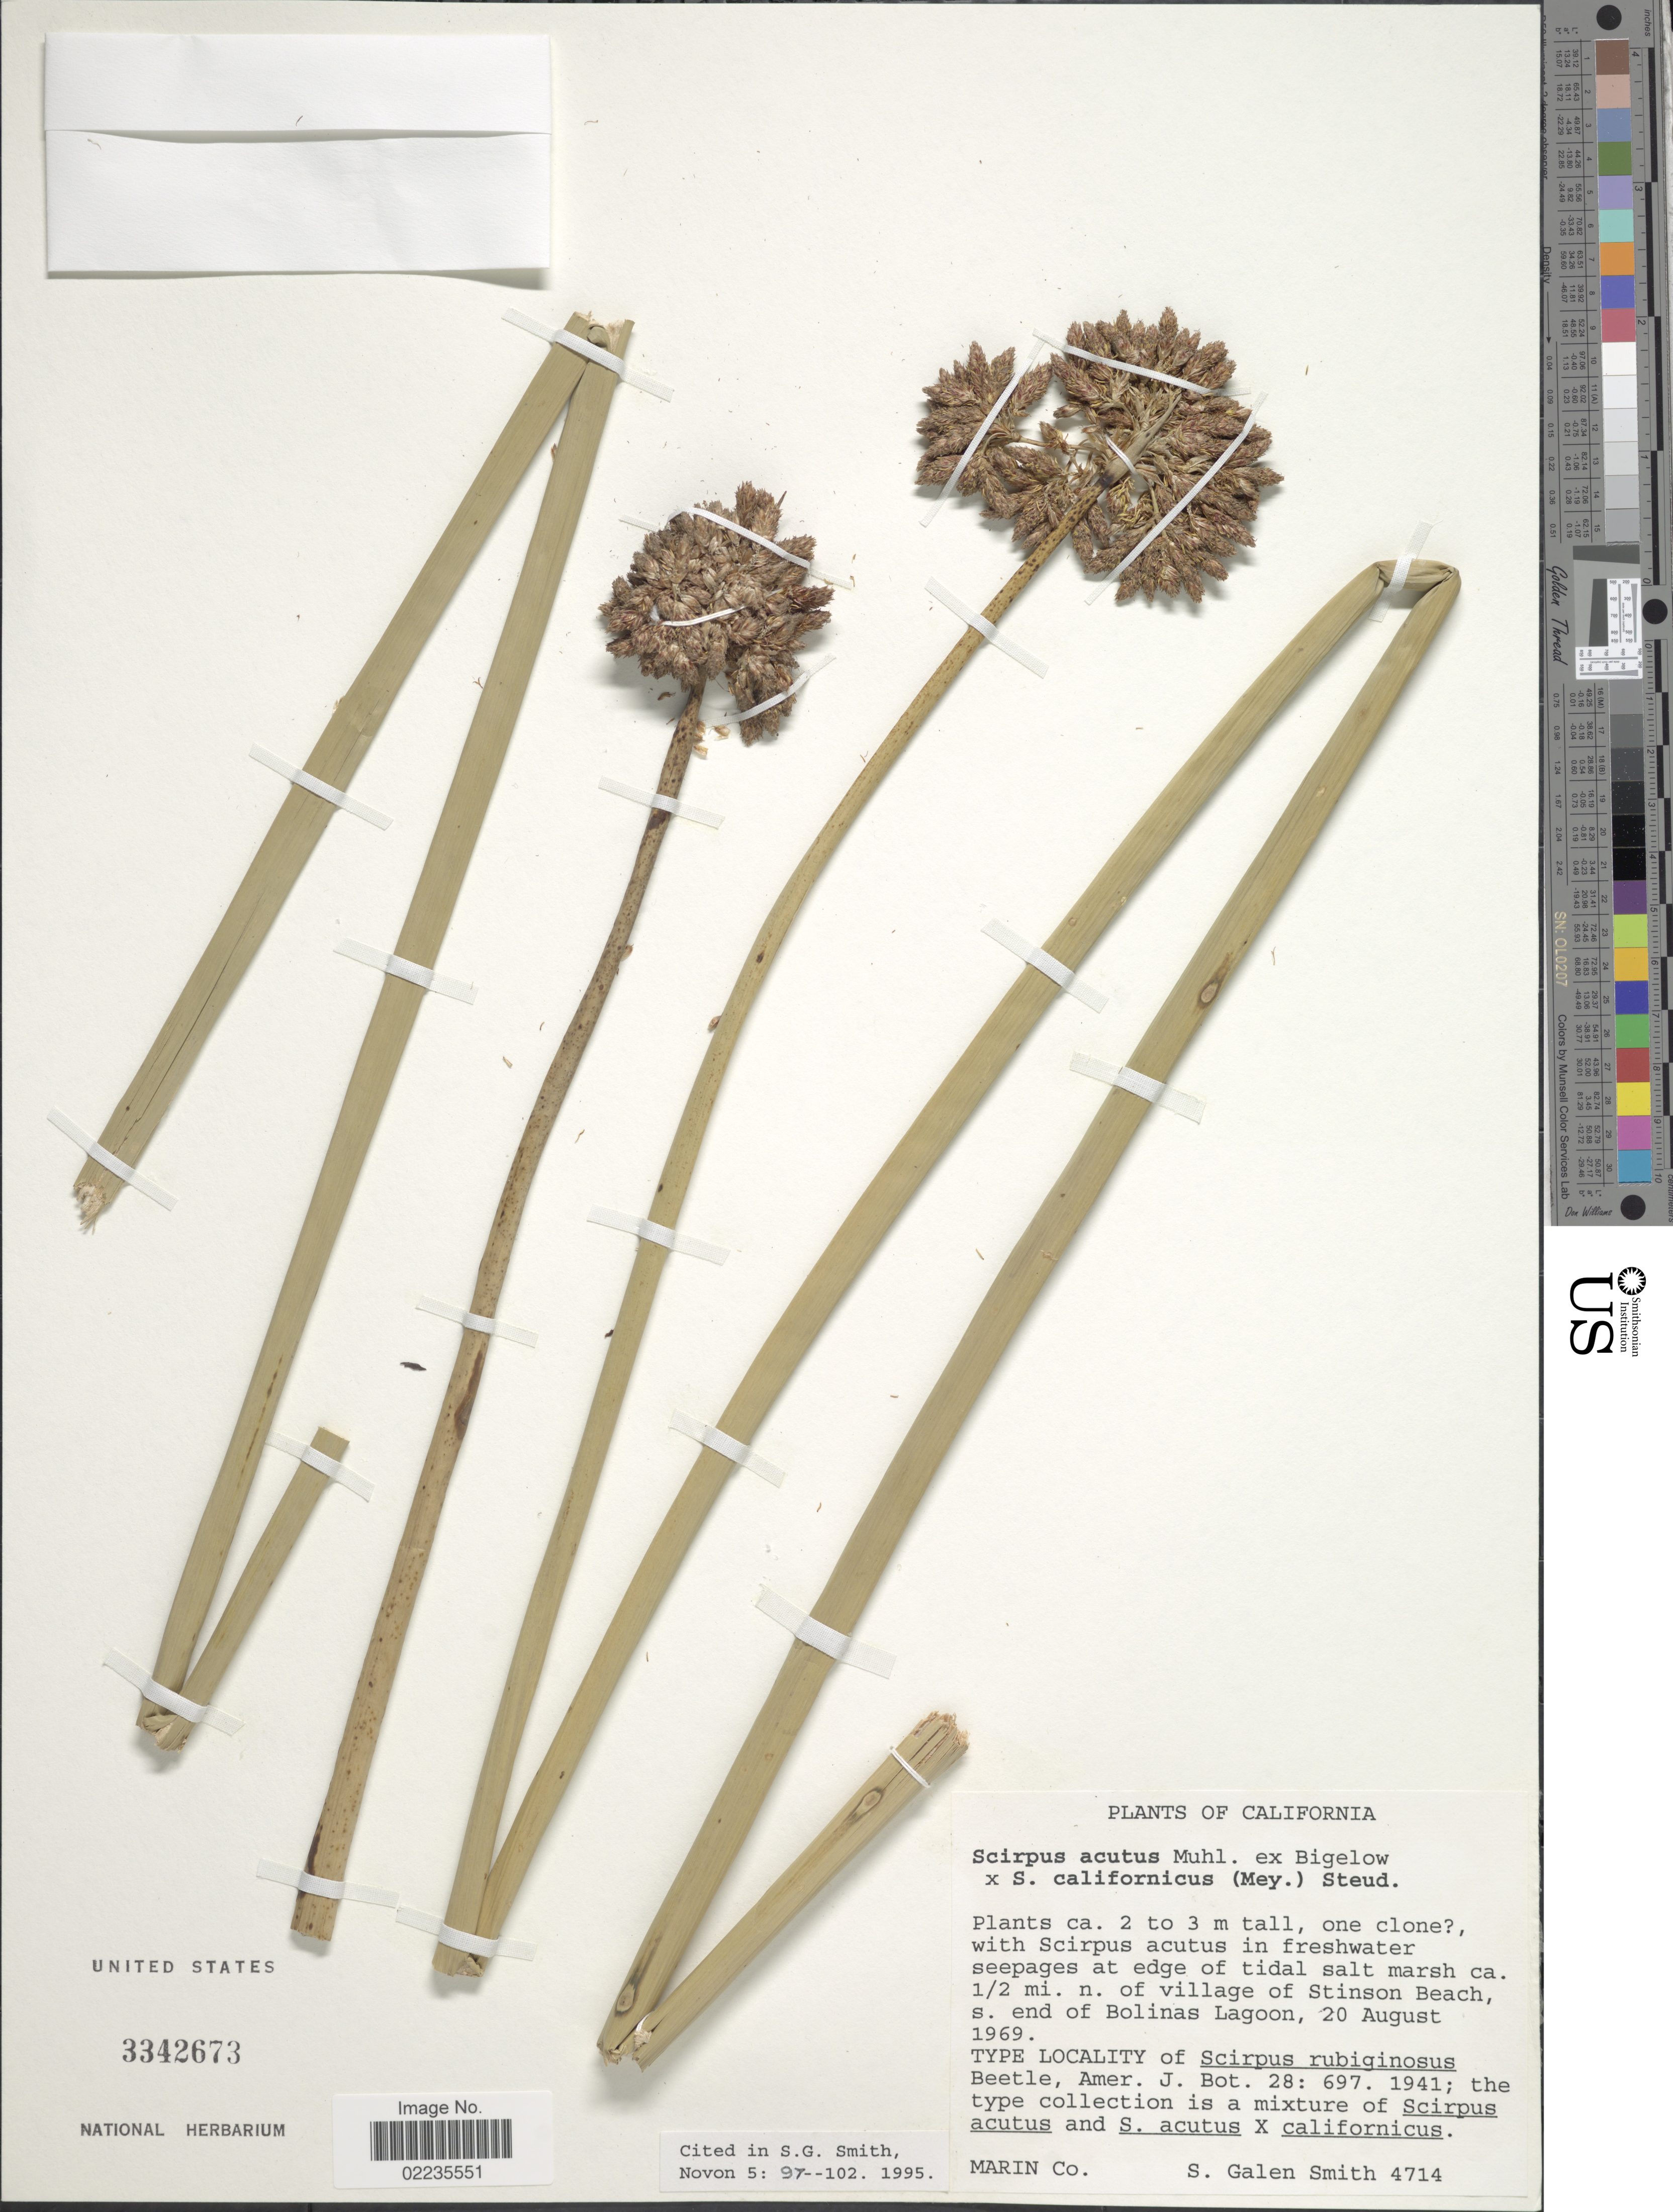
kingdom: Plantae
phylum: Tracheophyta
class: Liliopsida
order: Poales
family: Cyperaceae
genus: Schoenoplectus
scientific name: Schoenoplectus acutus x S. californicus (C.A. Mey.) Soják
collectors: S. G. Smith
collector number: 4714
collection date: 1969-08-20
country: United States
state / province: California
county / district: Marin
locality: ½ mi. n. of village of Stinson Beach, s. end of Bolinas Lagoon, Marin Co.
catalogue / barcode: US 3342673